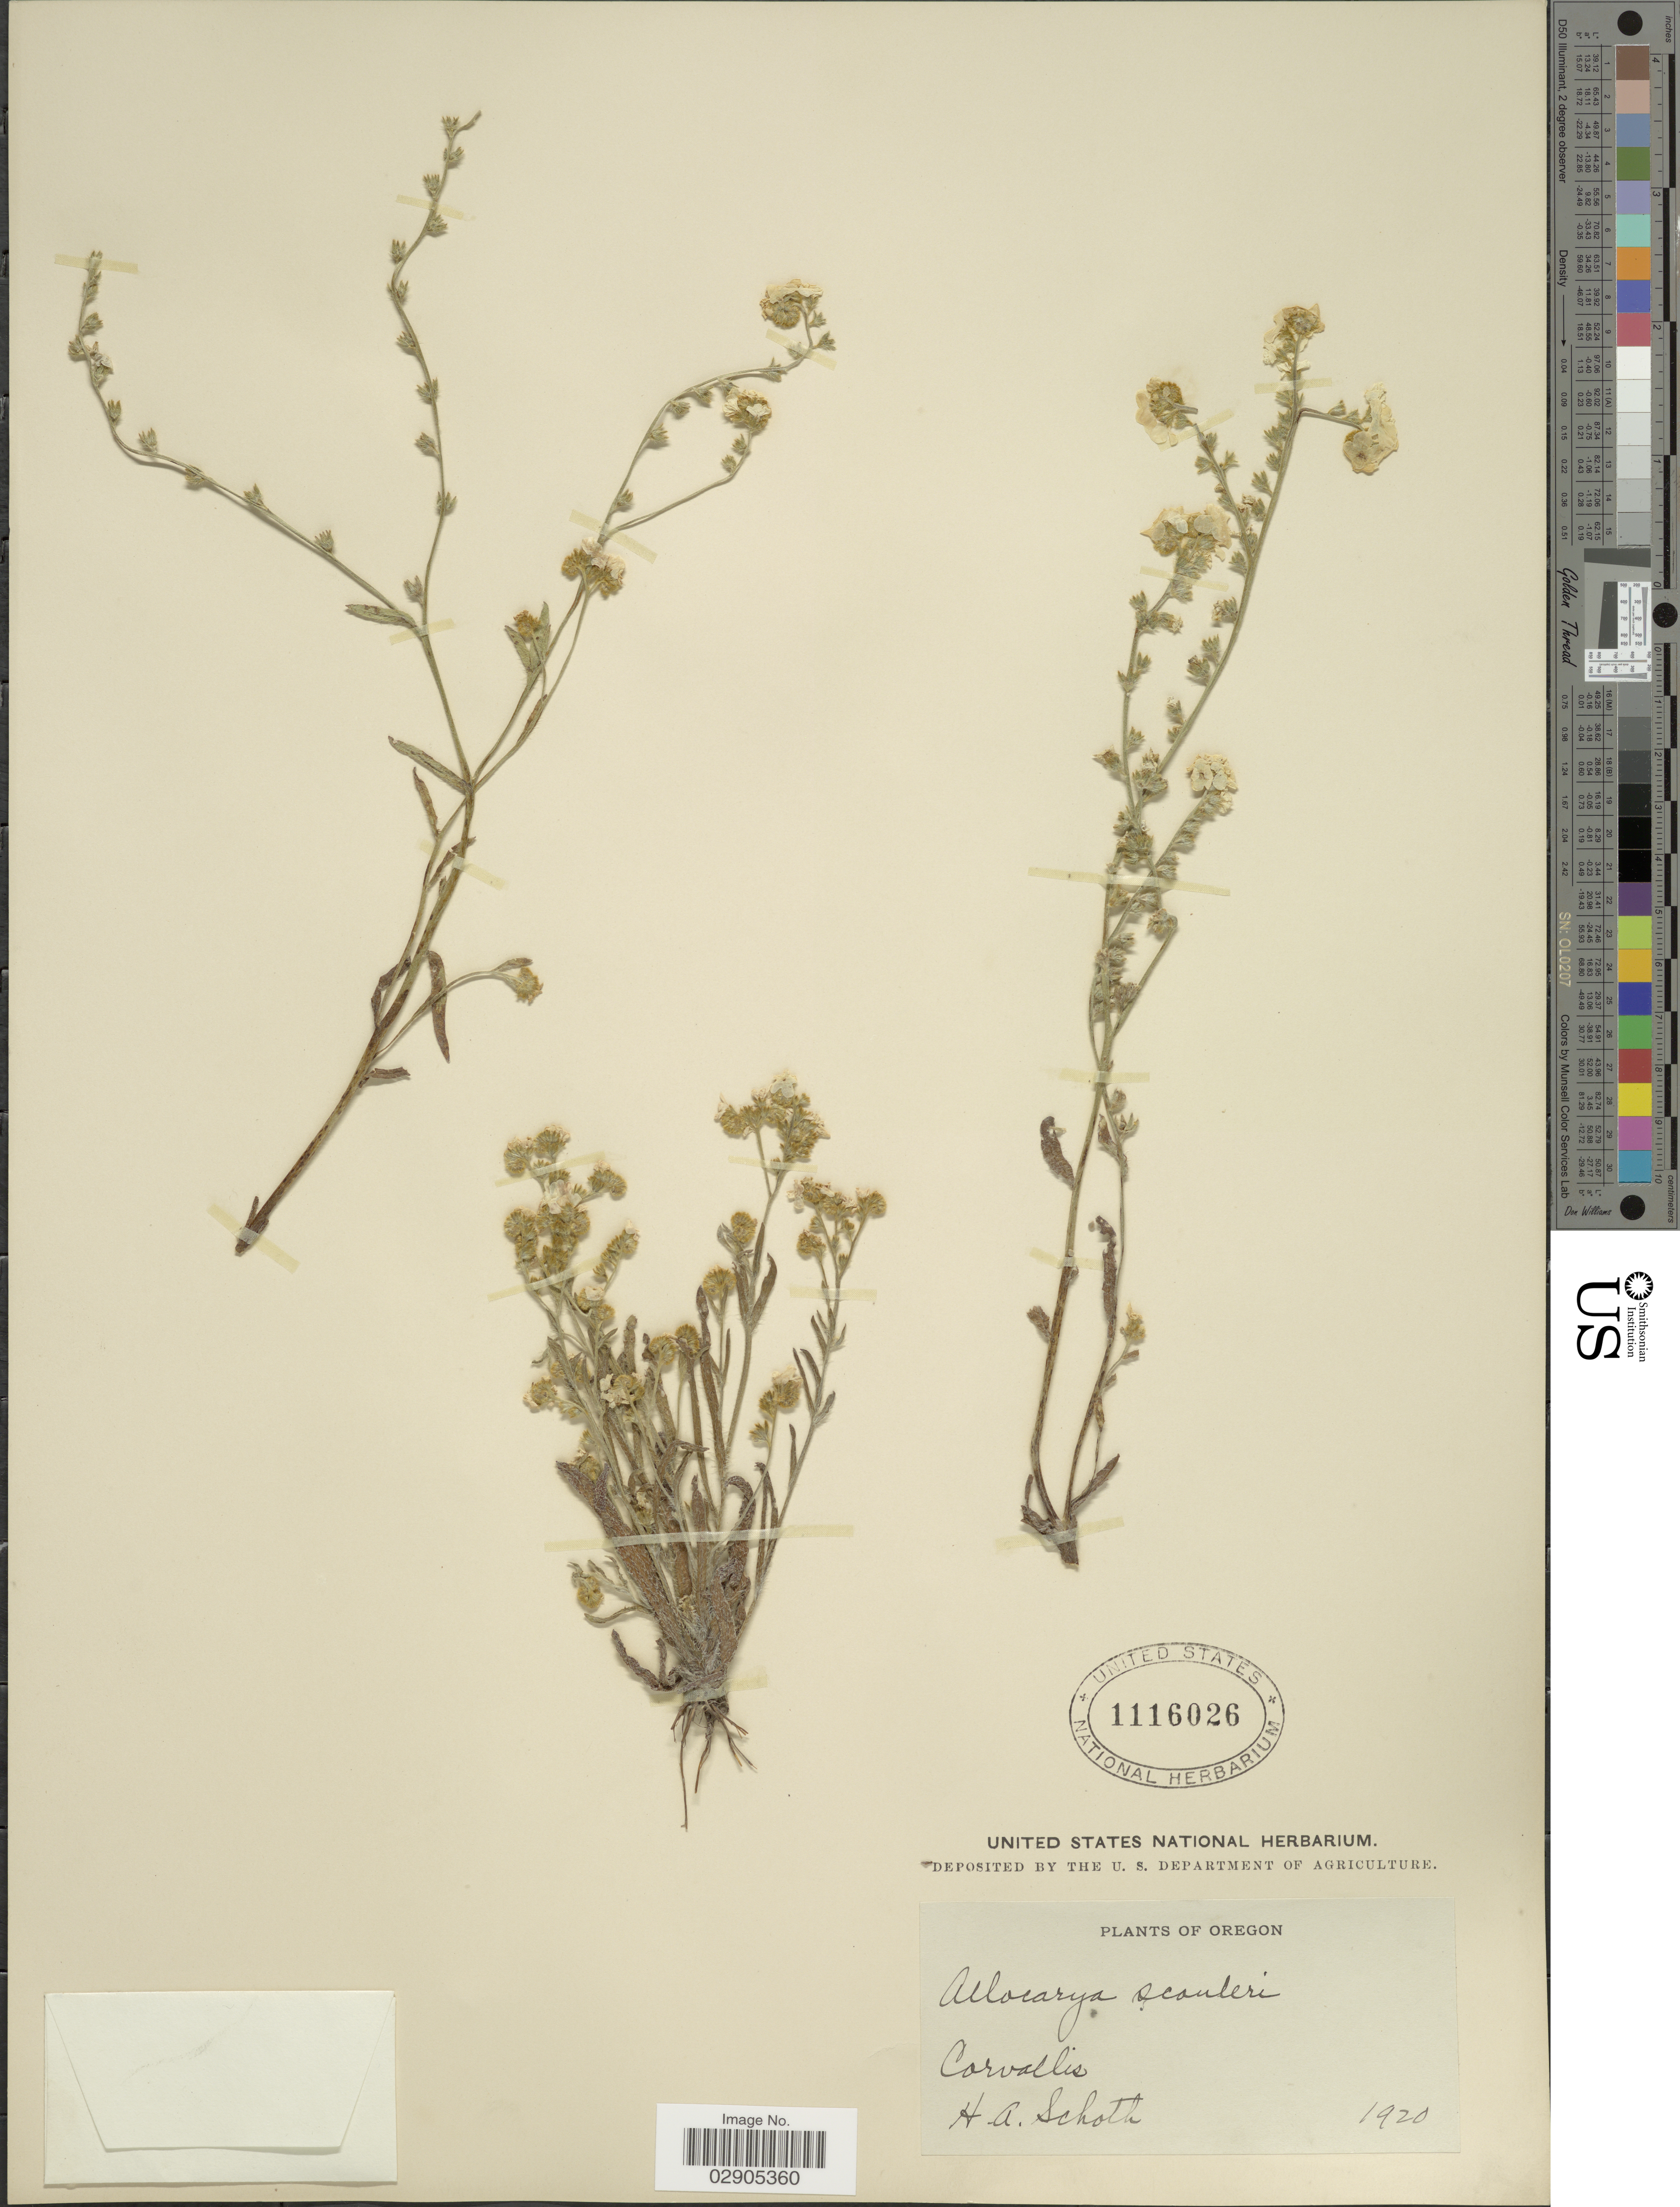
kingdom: Plantae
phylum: Tracheophyta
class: Magnoliopsida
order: Boraginales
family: Boraginaceae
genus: Allocarya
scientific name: Allocarya scouleri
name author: (Hook. & Arn.) S.W. Greene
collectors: H. Schoth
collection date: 1920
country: United States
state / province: Oregon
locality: Corvallis.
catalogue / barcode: US 1116026